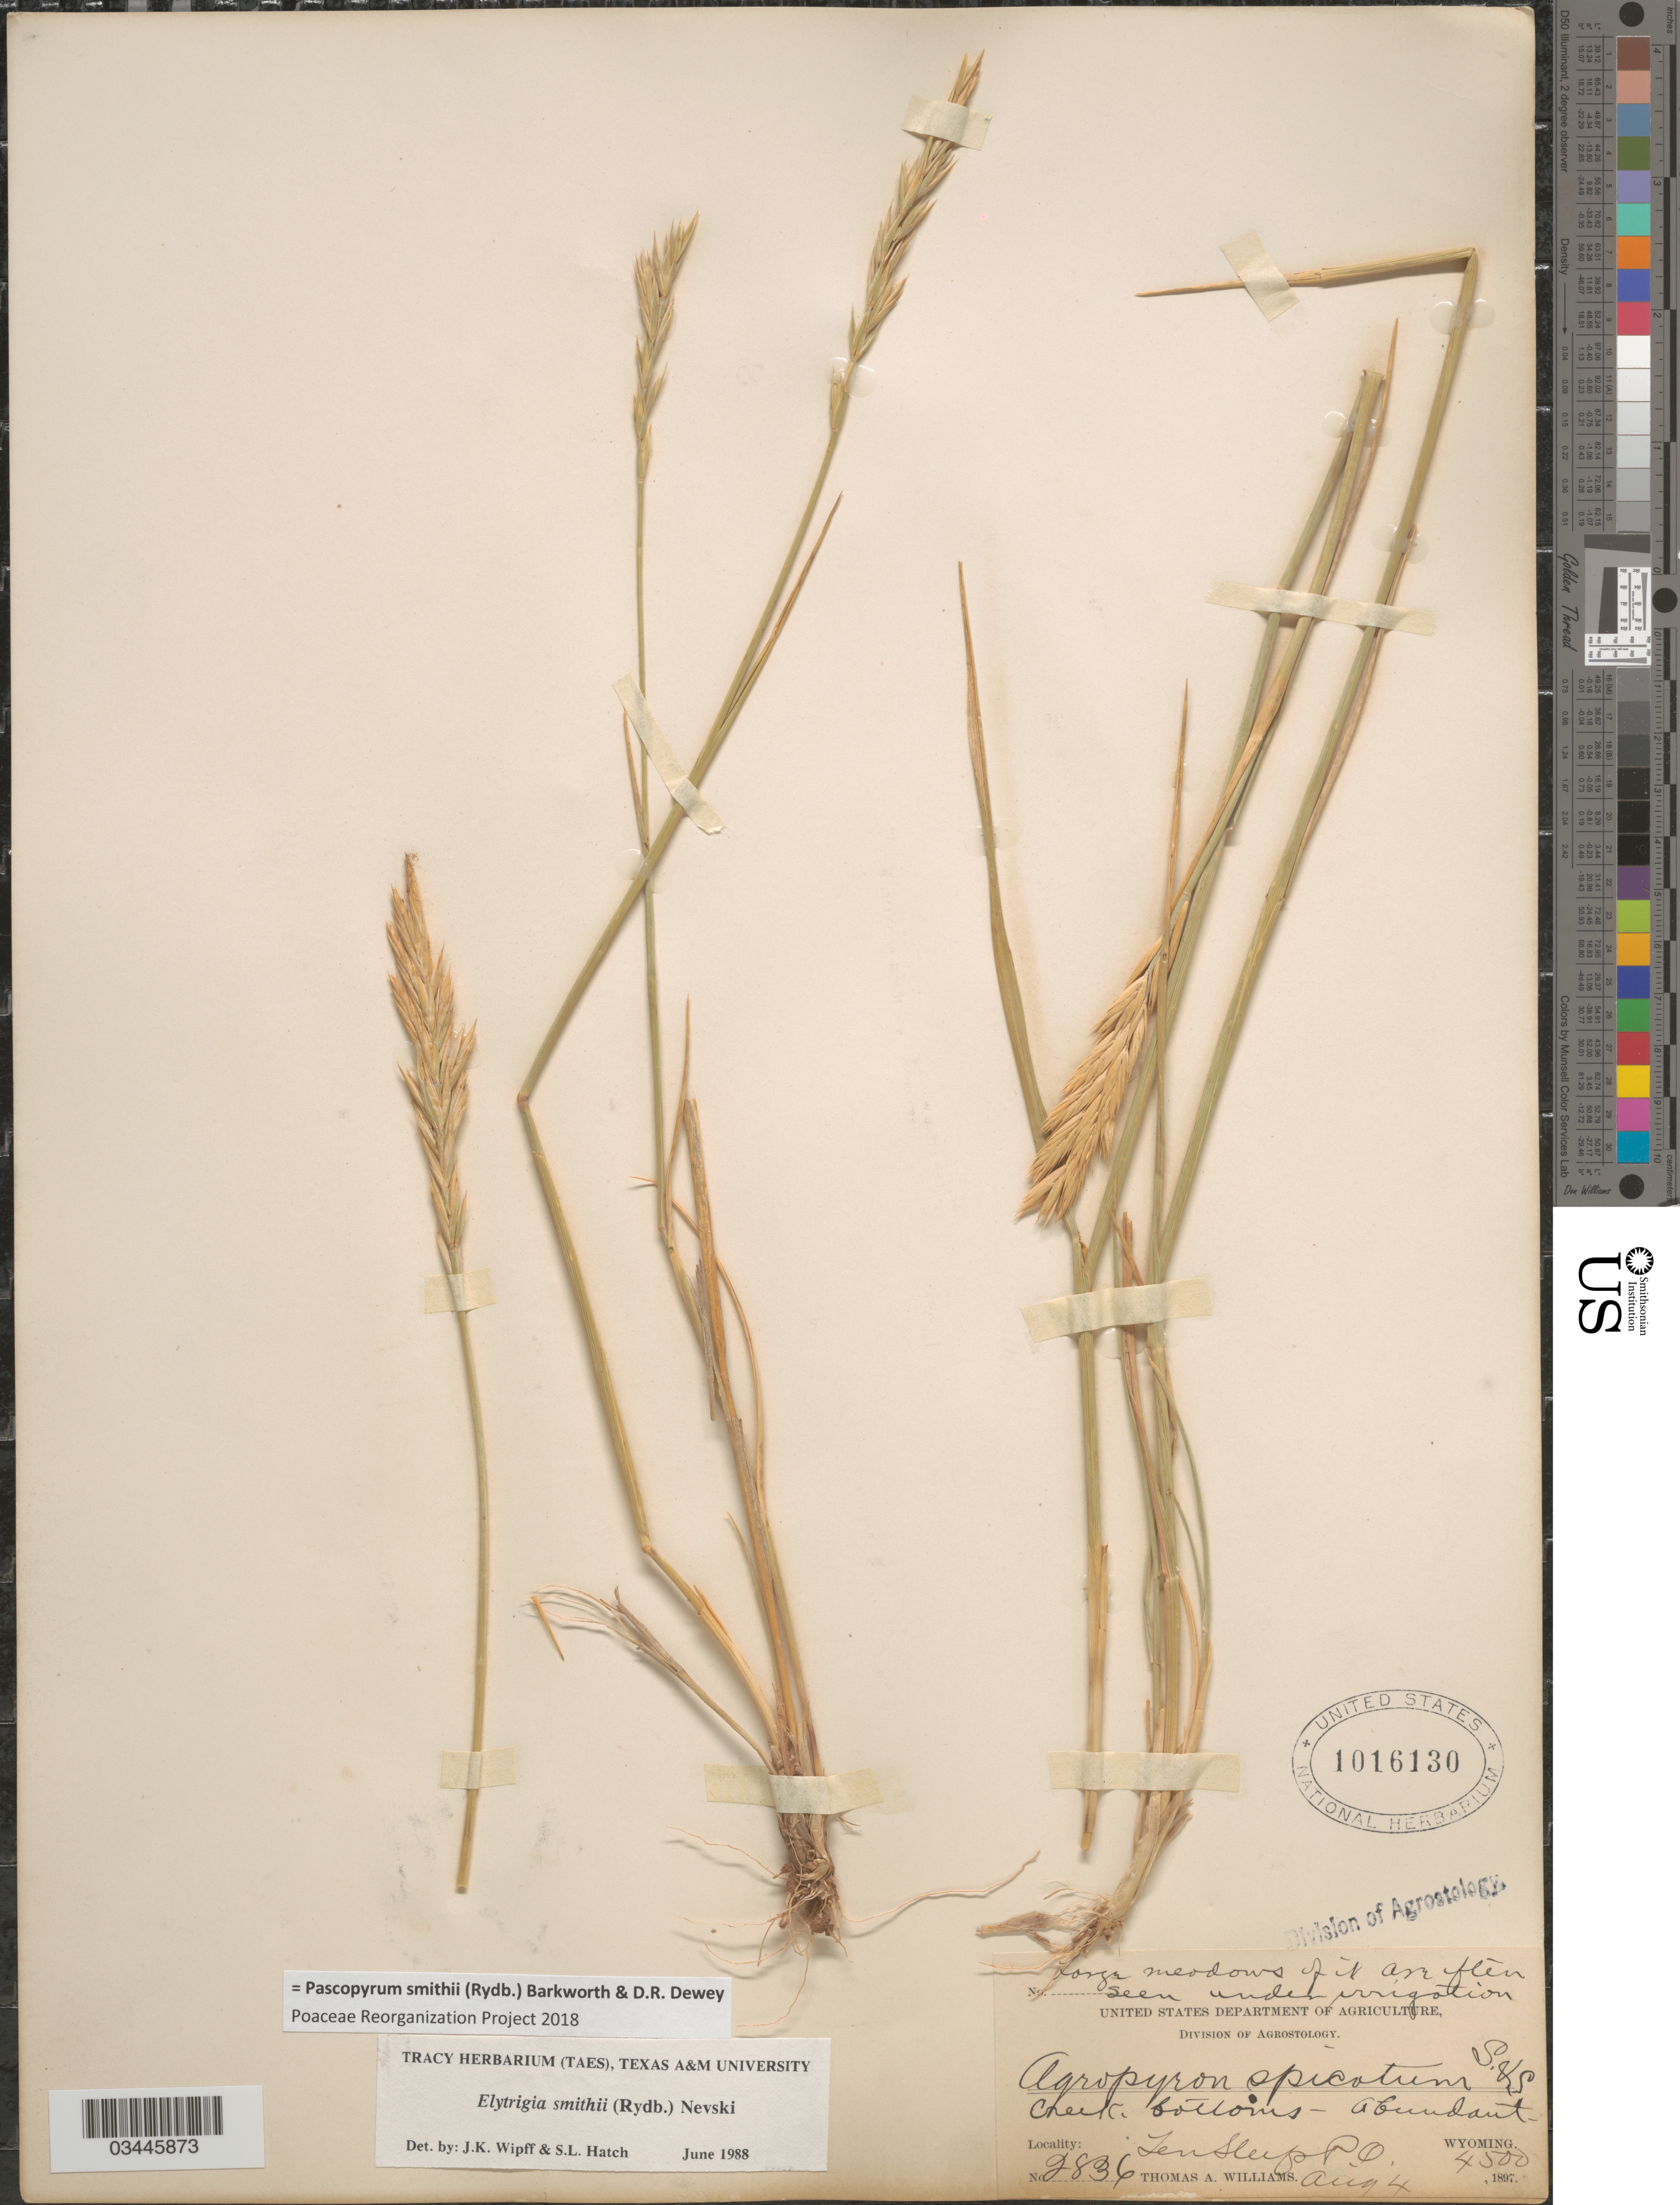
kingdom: Plantae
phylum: Tracheophyta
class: Liliopsida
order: Poales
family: Poaceae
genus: Pascopyrum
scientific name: Pascopyrum smithii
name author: (Rydb.) Barkworth & Dewey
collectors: T. A. Williams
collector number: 2836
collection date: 1897-08-04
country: United States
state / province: Wyoming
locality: Large meadows of it are often seen under irrigation. Creek bottoms. Ten Sleep P. O.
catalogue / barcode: US 1016130